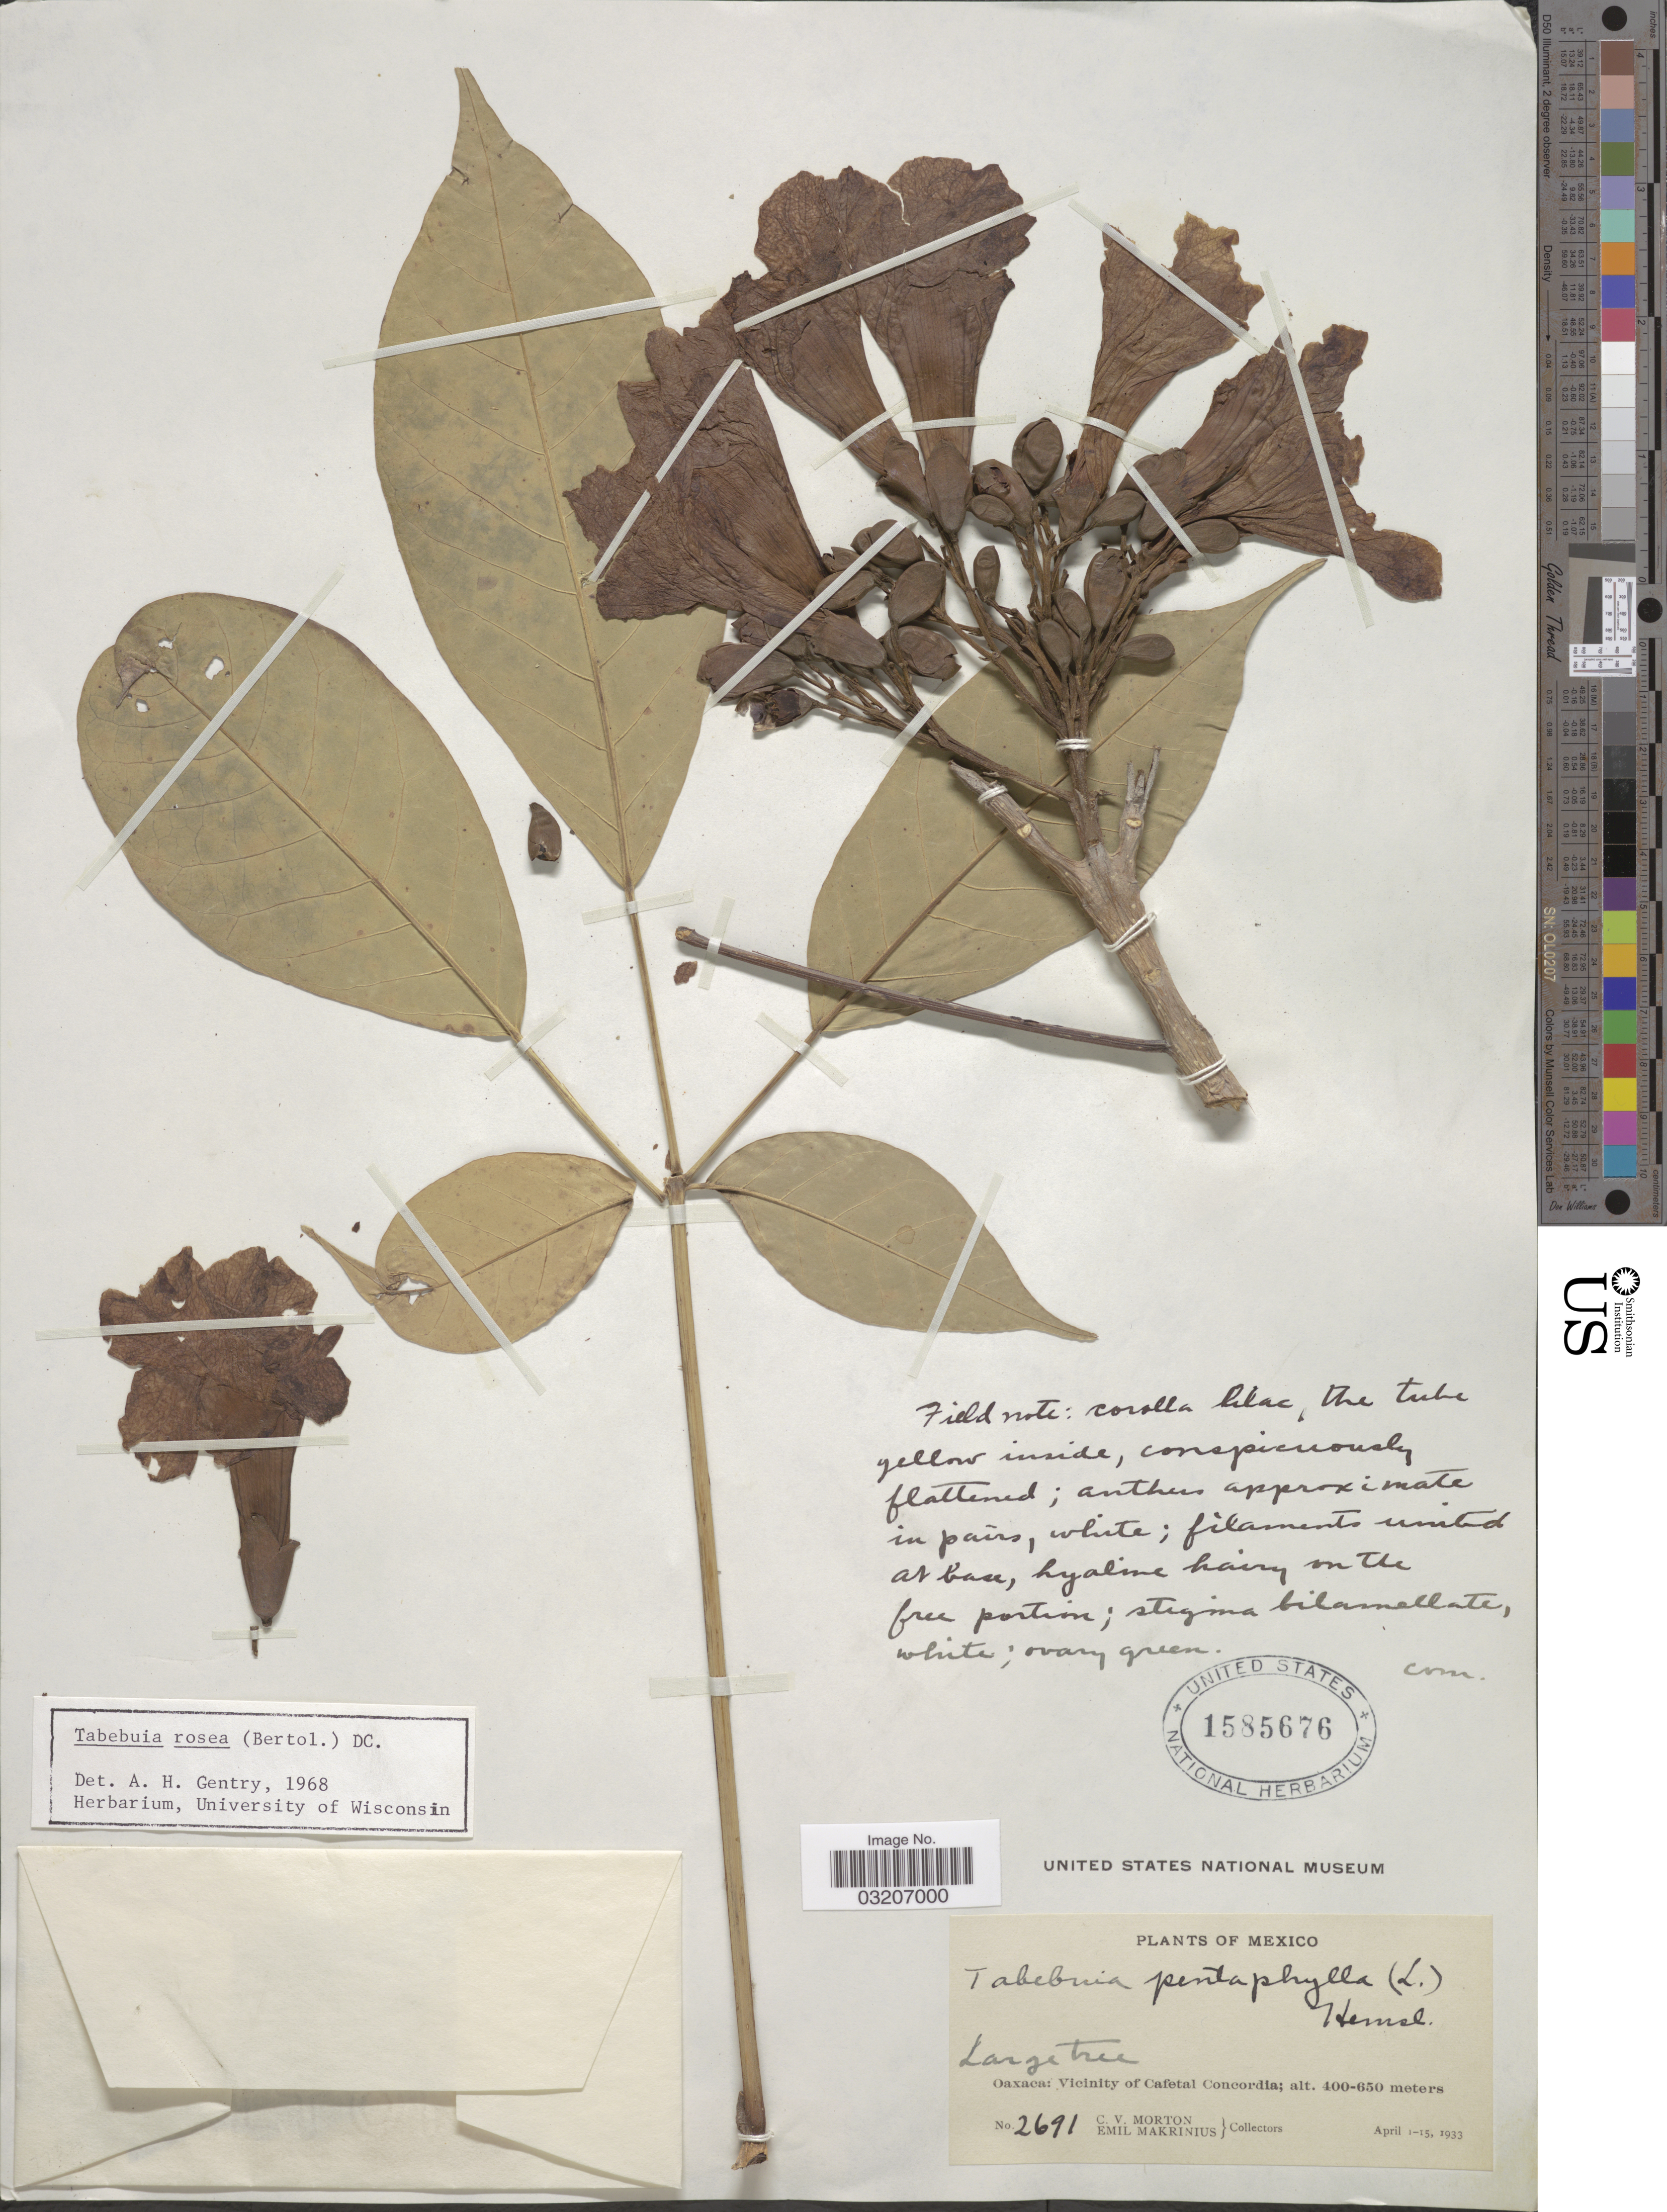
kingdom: Plantae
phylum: Tracheophyta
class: Magnoliopsida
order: Lamiales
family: Bignoniaceae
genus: Tabebuia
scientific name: Tabebuia rosea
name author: (Bertol.) DC.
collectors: C. V. Morton & E. Makrinius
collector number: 2691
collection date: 1933-04-01/1933-04-15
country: Mexico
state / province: Oaxaca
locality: Vicinity of Cafetal Concordia.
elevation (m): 400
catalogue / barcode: US 1585676